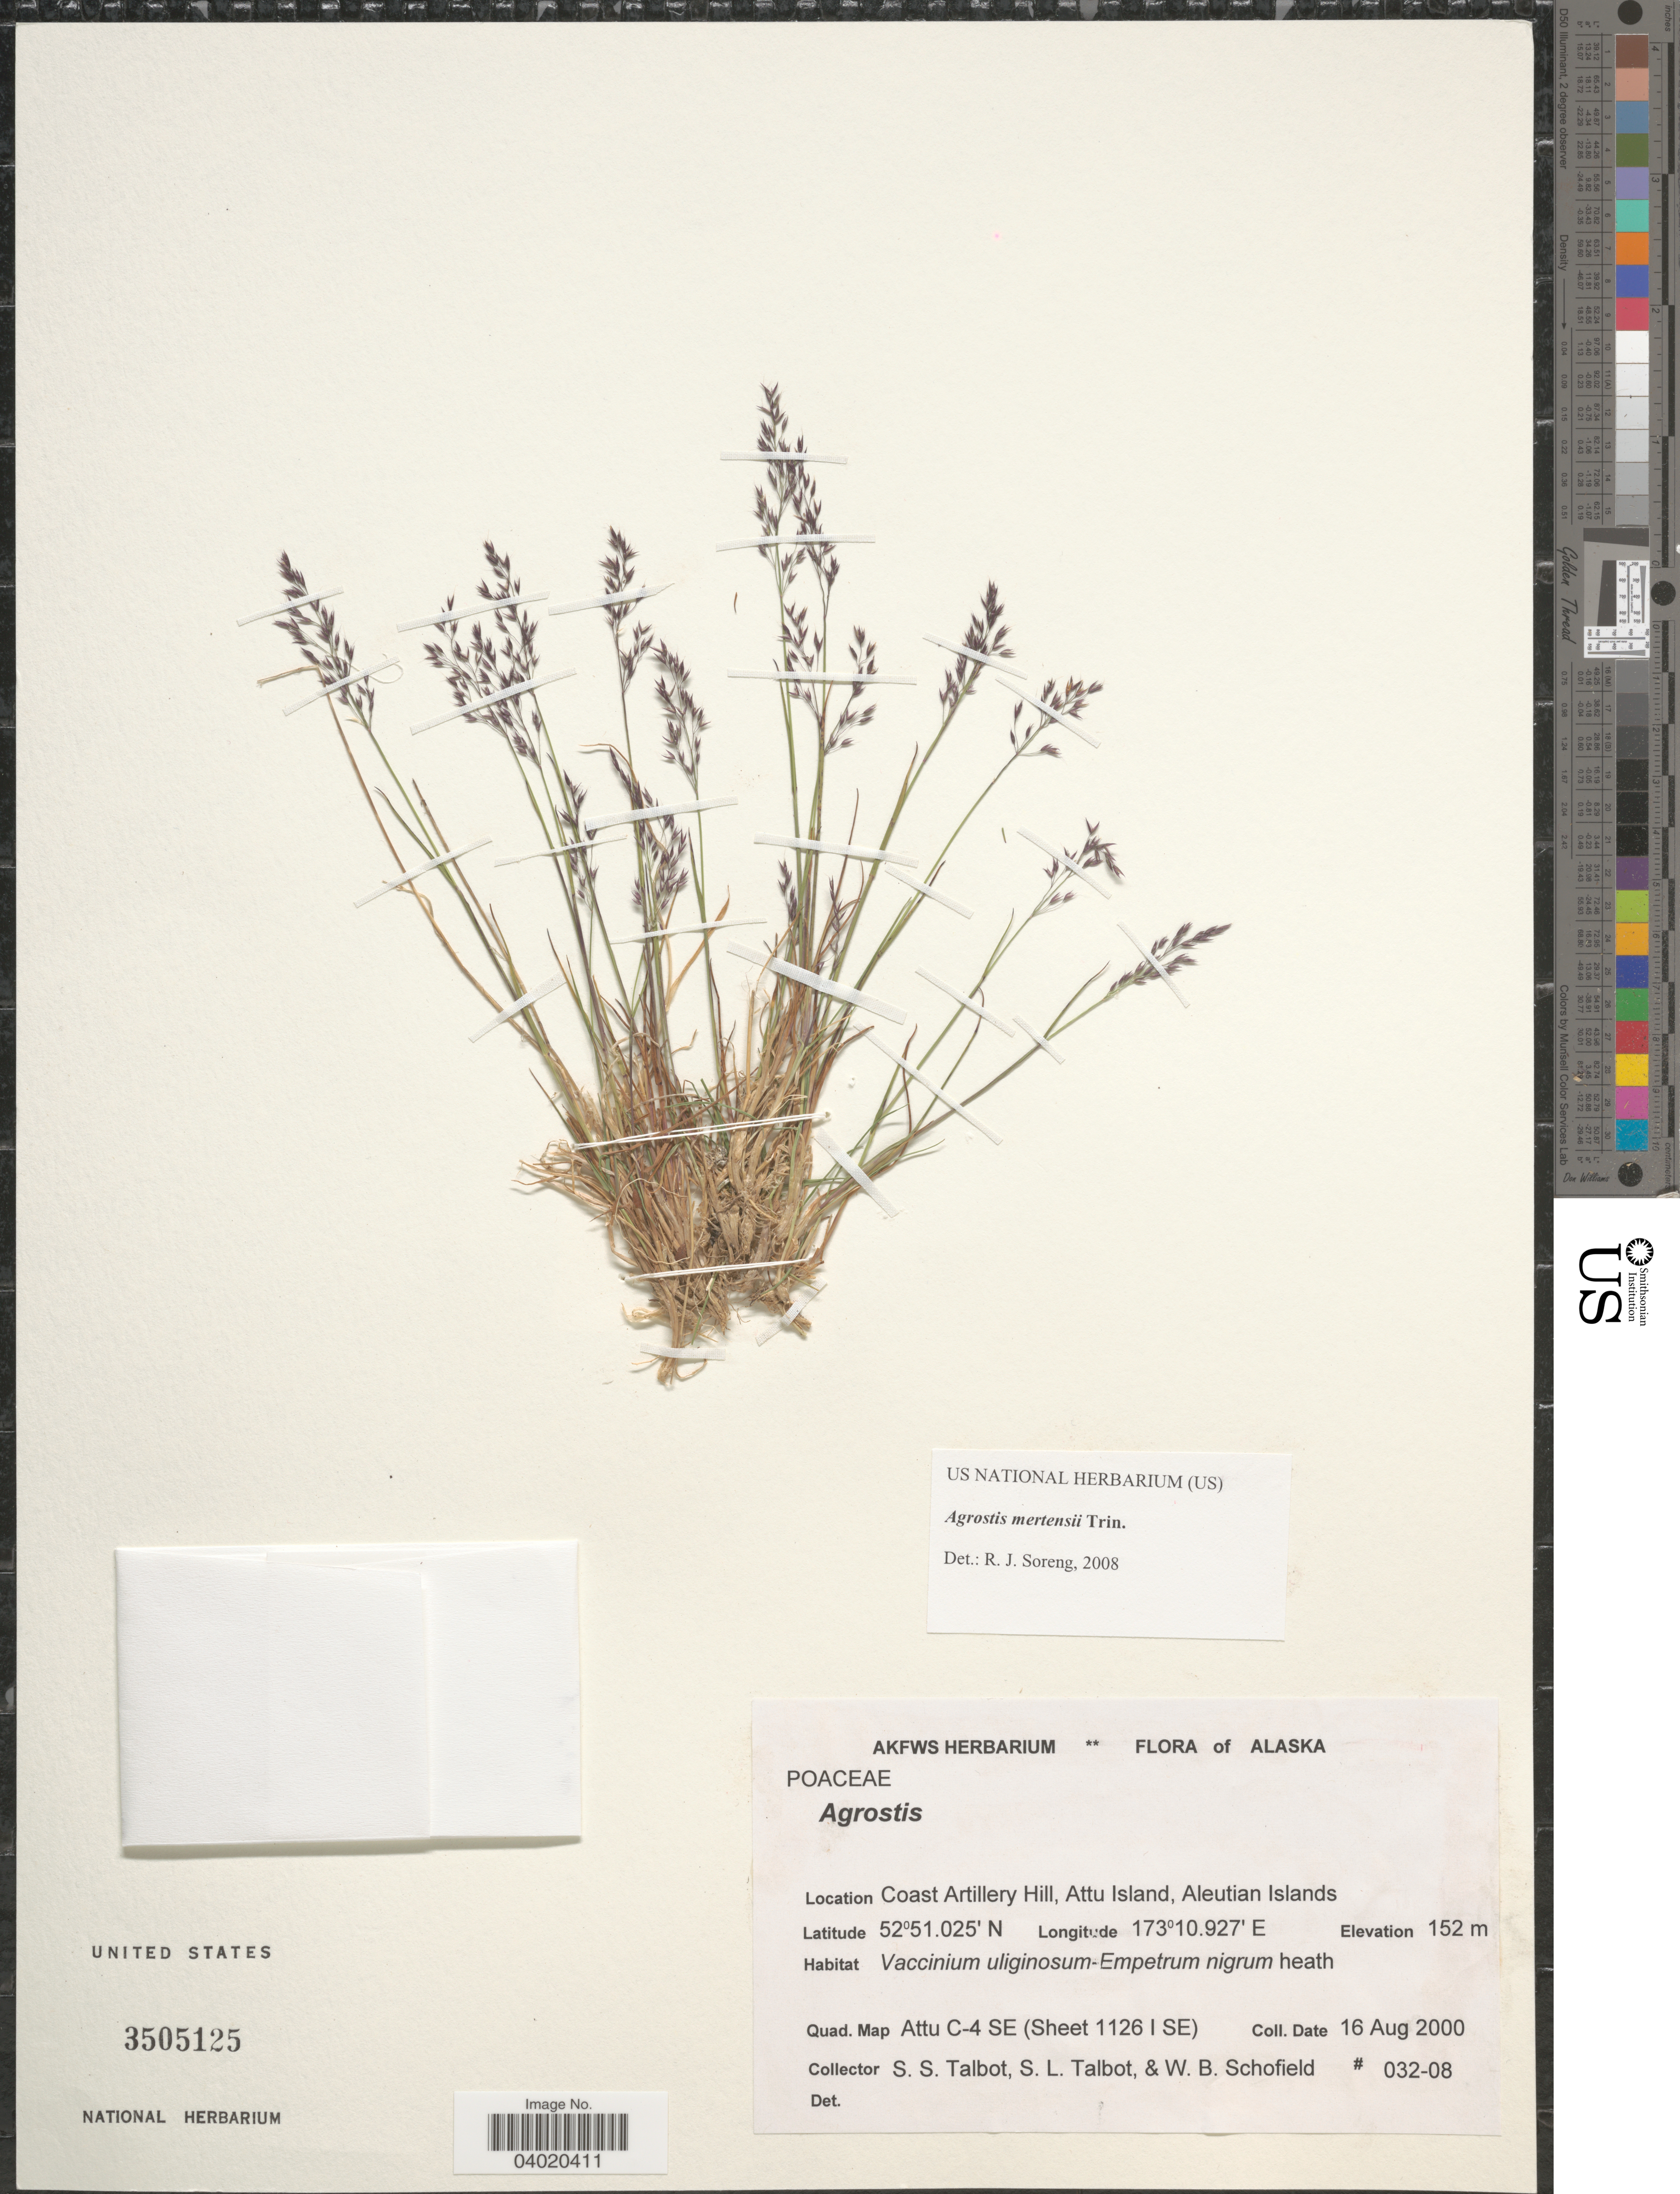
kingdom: Plantae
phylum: Tracheophyta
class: Liliopsida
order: Poales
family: Poaceae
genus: Agrostis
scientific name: Agrostis mertensii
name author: Trin.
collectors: S. S. Talbot, S. Talbot & W. Schofield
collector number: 032-08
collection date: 2000-08-16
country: United States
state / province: Alaska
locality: Coast Artillery Hill, Attu Island, Aleutian Islands. Quad. Map Attu C-4 SE (Sheet 1126 I NW).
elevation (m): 152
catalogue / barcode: US 3505125